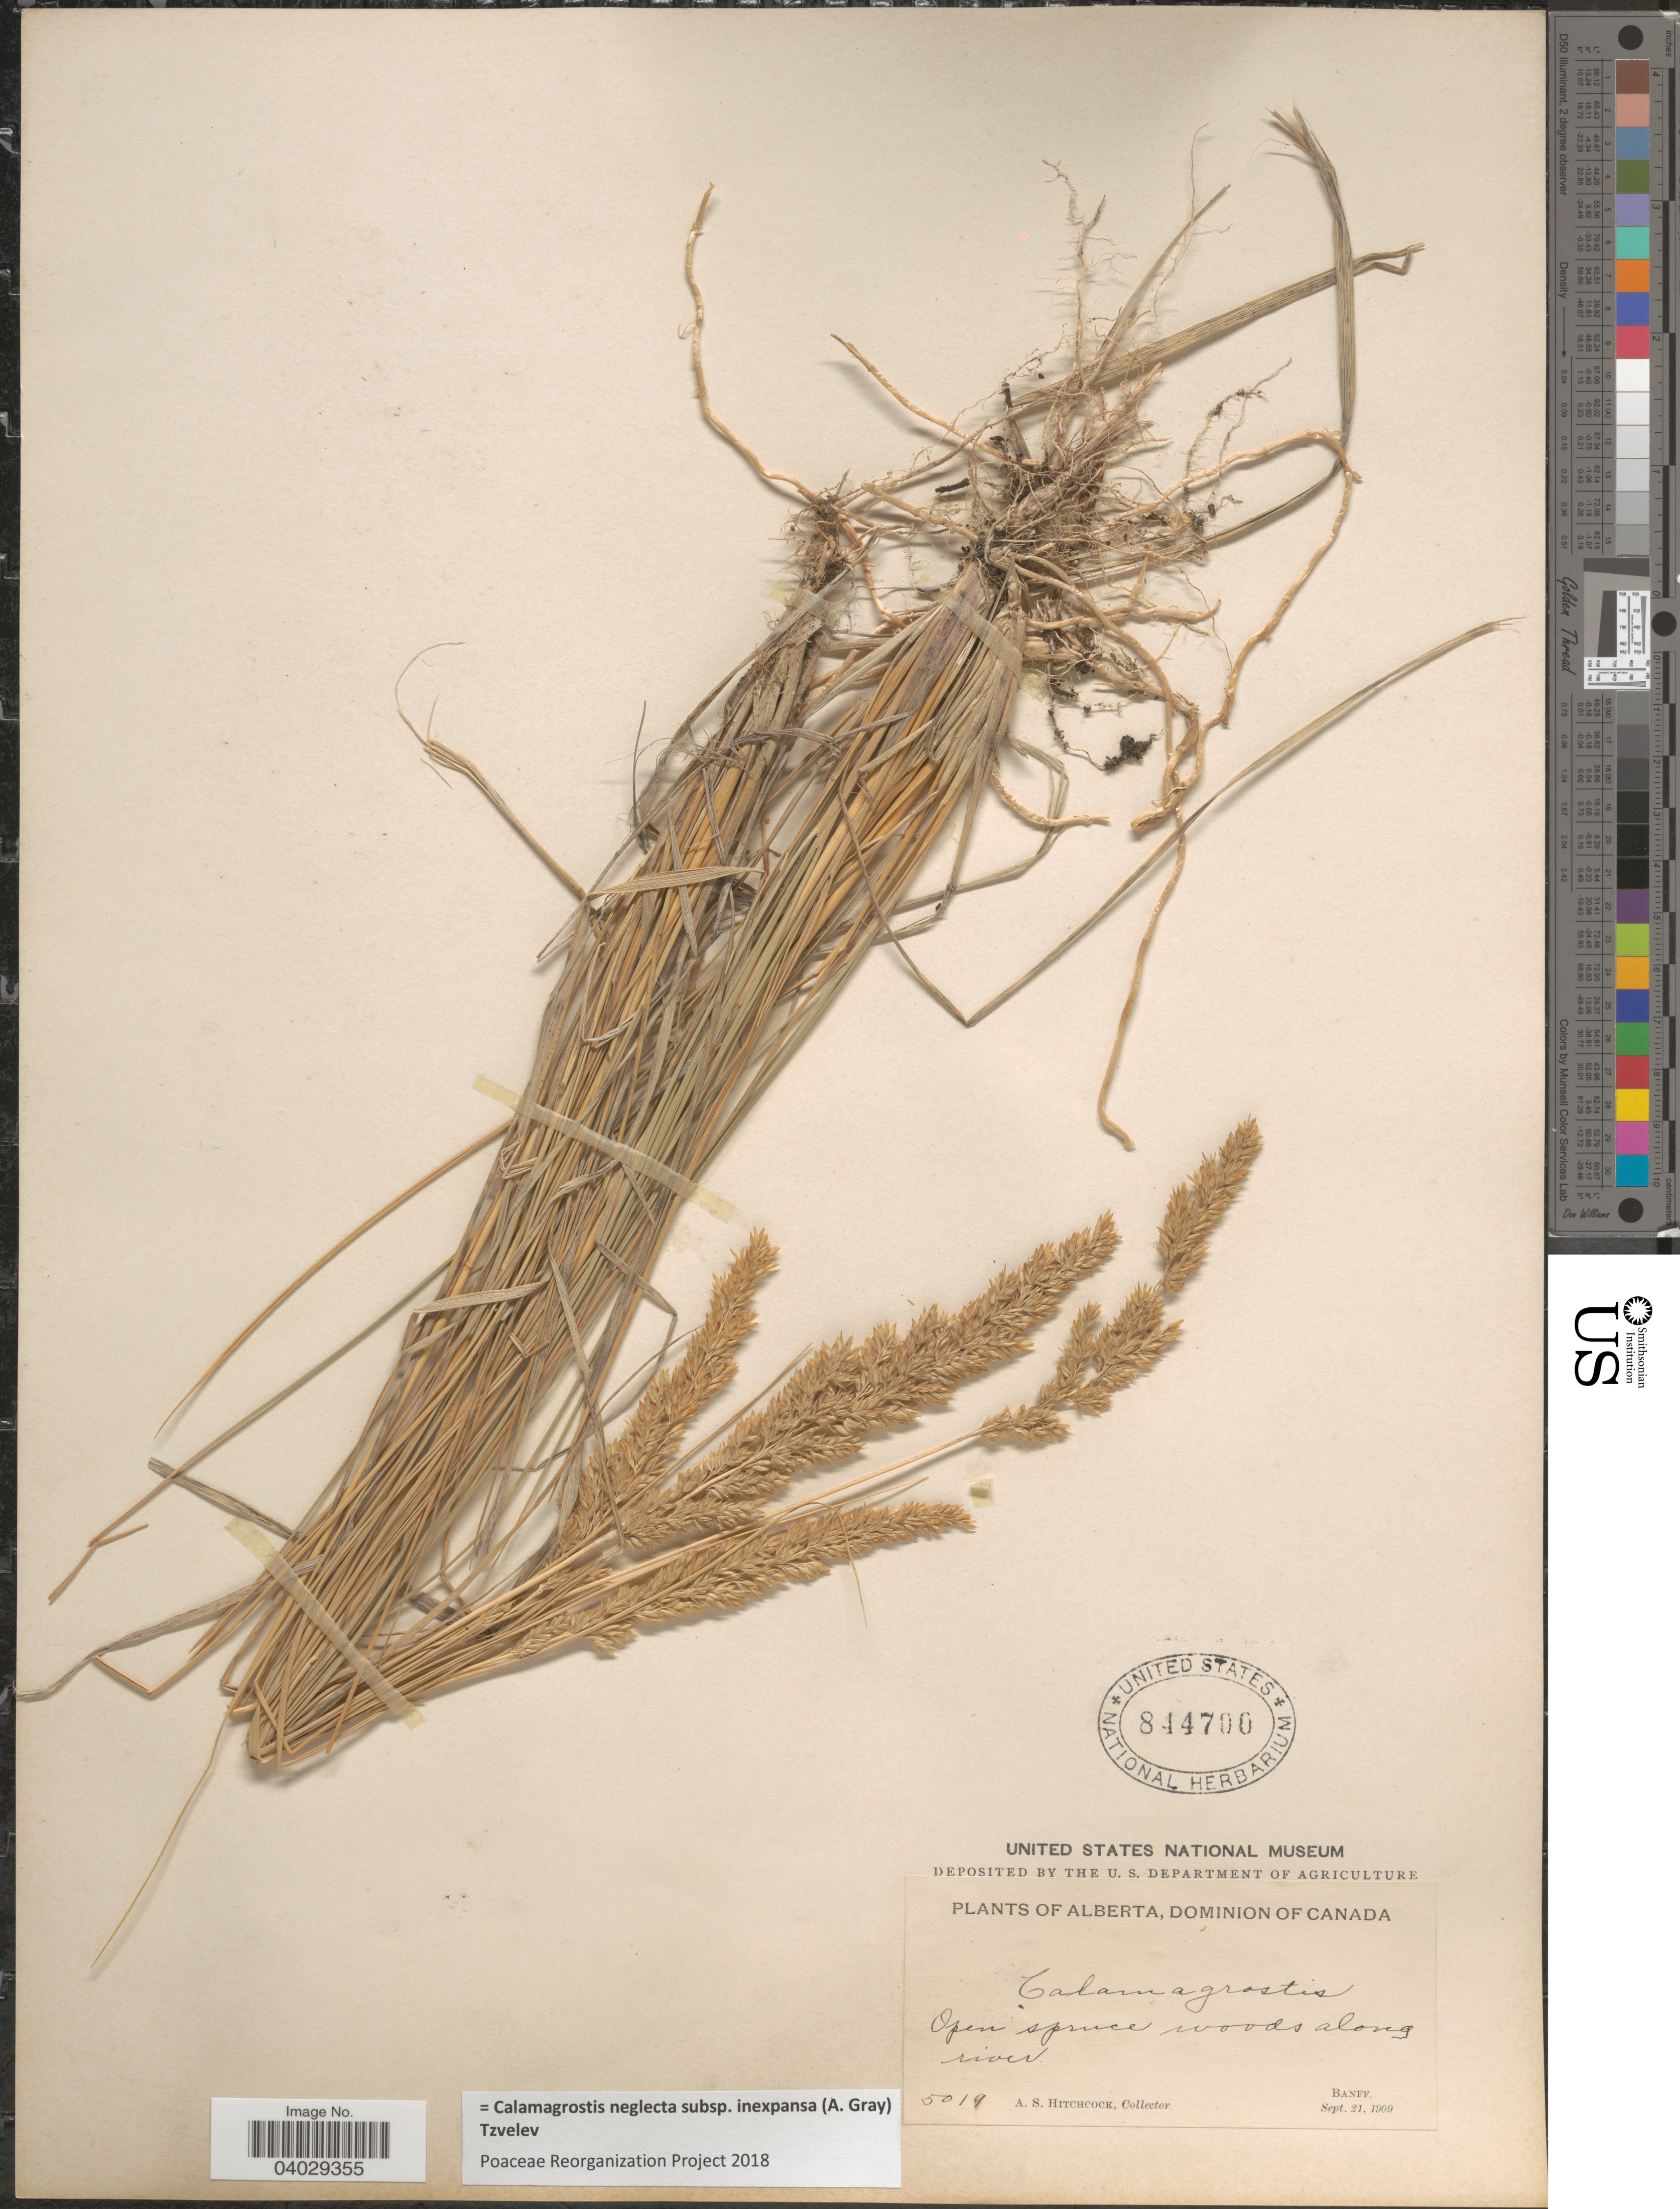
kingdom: Plantae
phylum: Tracheophyta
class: Liliopsida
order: Poales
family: Poaceae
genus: Calamagrostis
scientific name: Calamagrostis neglecta subsp. inexpansa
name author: (A. Gray) Tzvelev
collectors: A. S. Hitchcock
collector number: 5019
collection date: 1909-09-21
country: Canada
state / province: Alberta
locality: Open spruce woods along river. Banff.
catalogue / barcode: US 844700